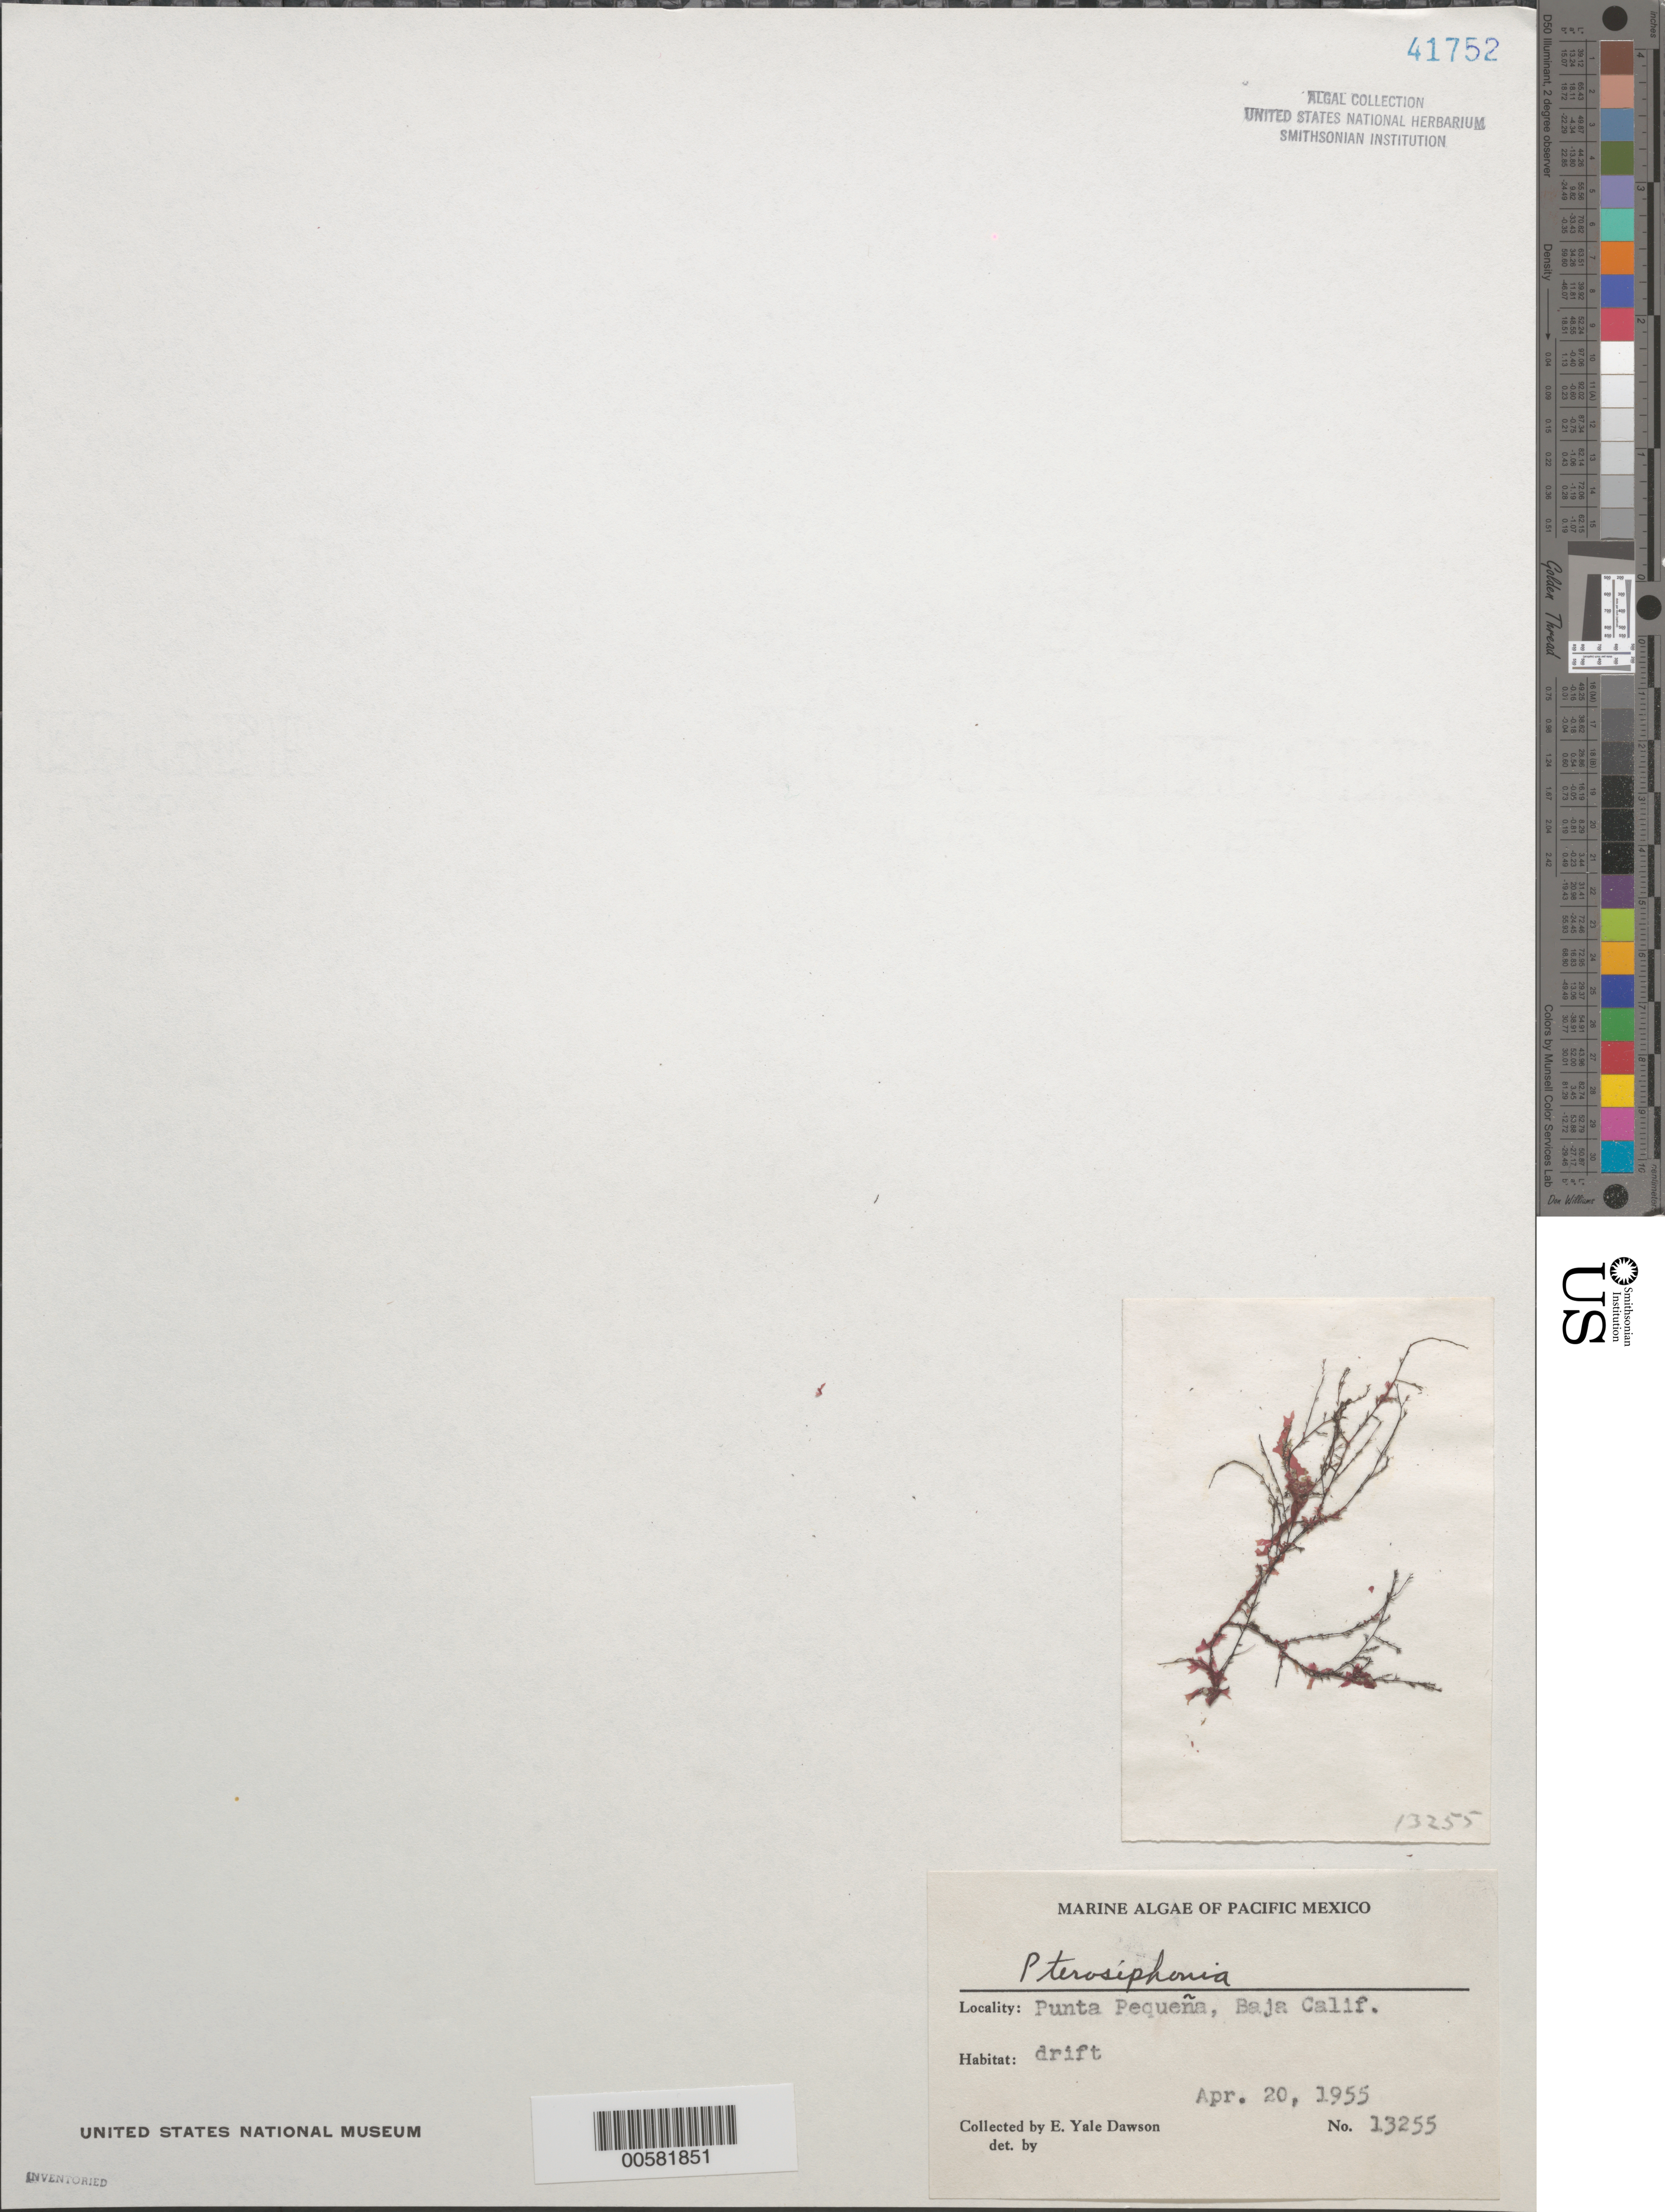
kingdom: Plantae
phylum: Rhodophyta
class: Florideophyceae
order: Ceramiales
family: Rhodomelaceae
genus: Pterosiphonia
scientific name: Pterosiphonia sp.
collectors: E. Y. Dawson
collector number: EYD 13255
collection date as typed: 20 Apr 1955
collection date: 1955-04-20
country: Mexico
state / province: Baja California Sur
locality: Punta Pequena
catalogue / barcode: US 41752